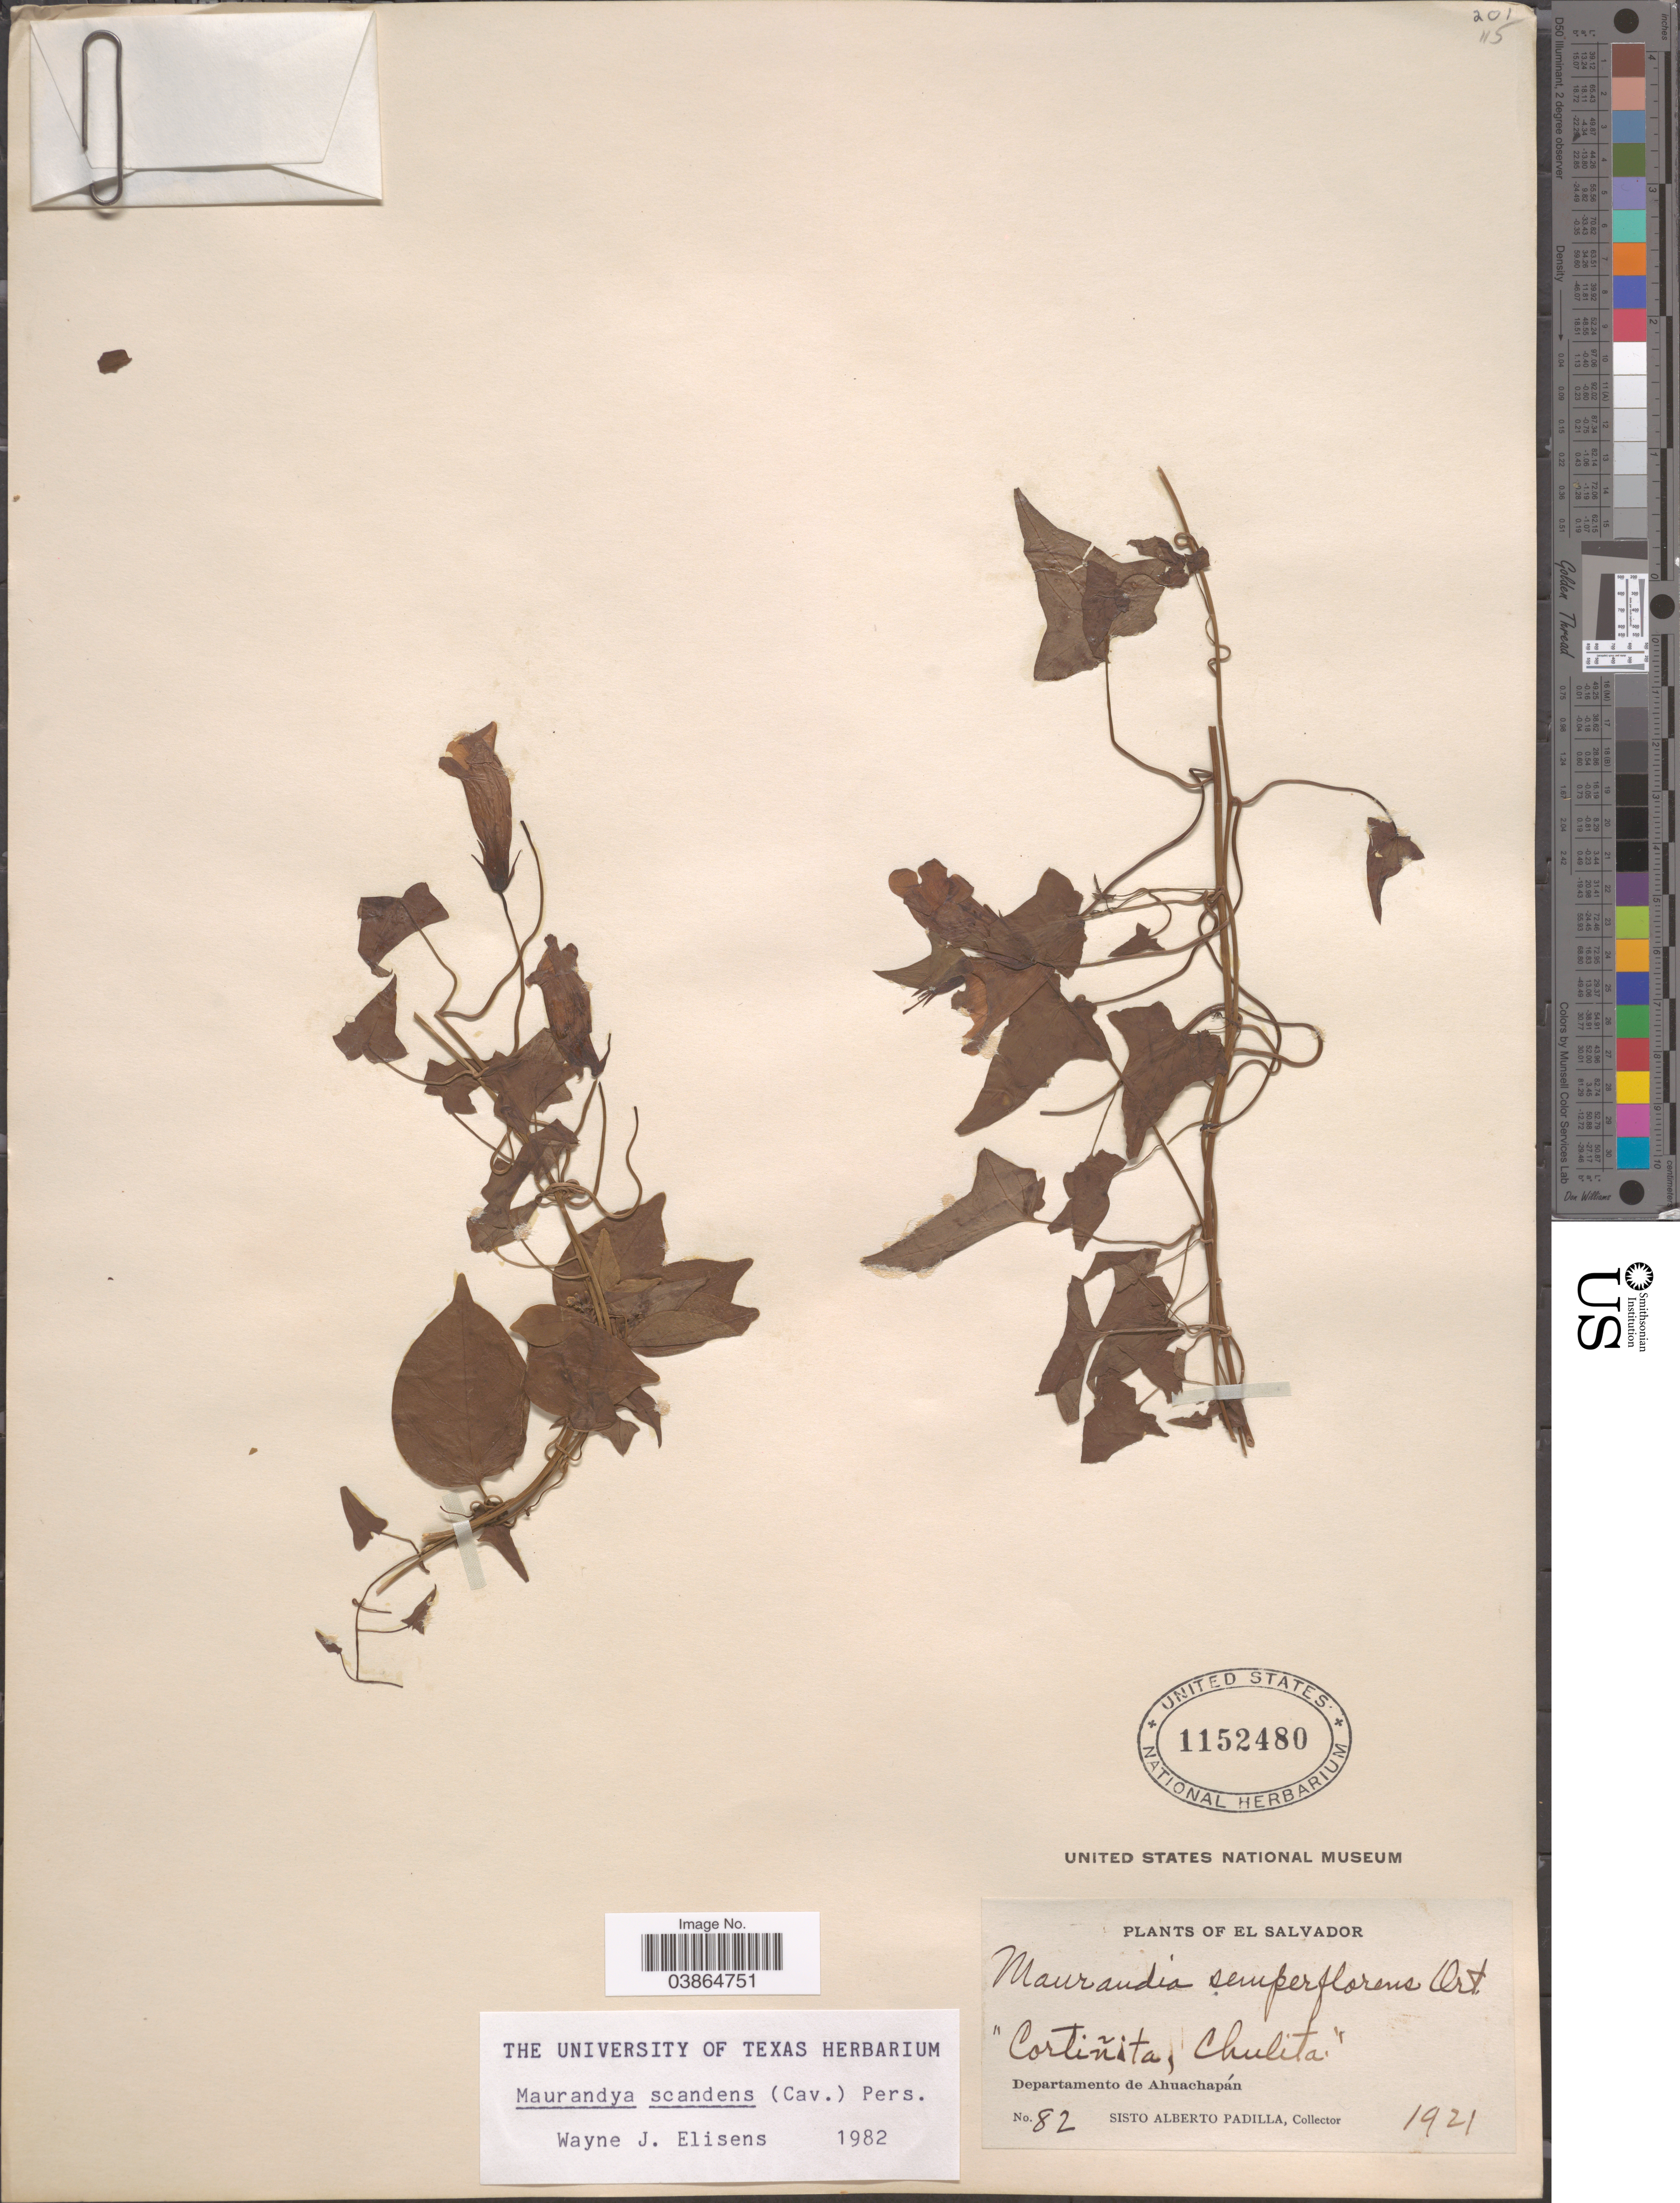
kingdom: Plantae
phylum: Tracheophyta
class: Magnoliopsida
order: Lamiales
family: Plantaginaceae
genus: Maurandya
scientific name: Maurandya scandens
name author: (Cav.) Pers.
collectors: S. A. Padilla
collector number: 82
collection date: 1921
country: El Salvador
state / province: Ahuachapan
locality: Departamento de Ahuachapán.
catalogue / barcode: US 1152480